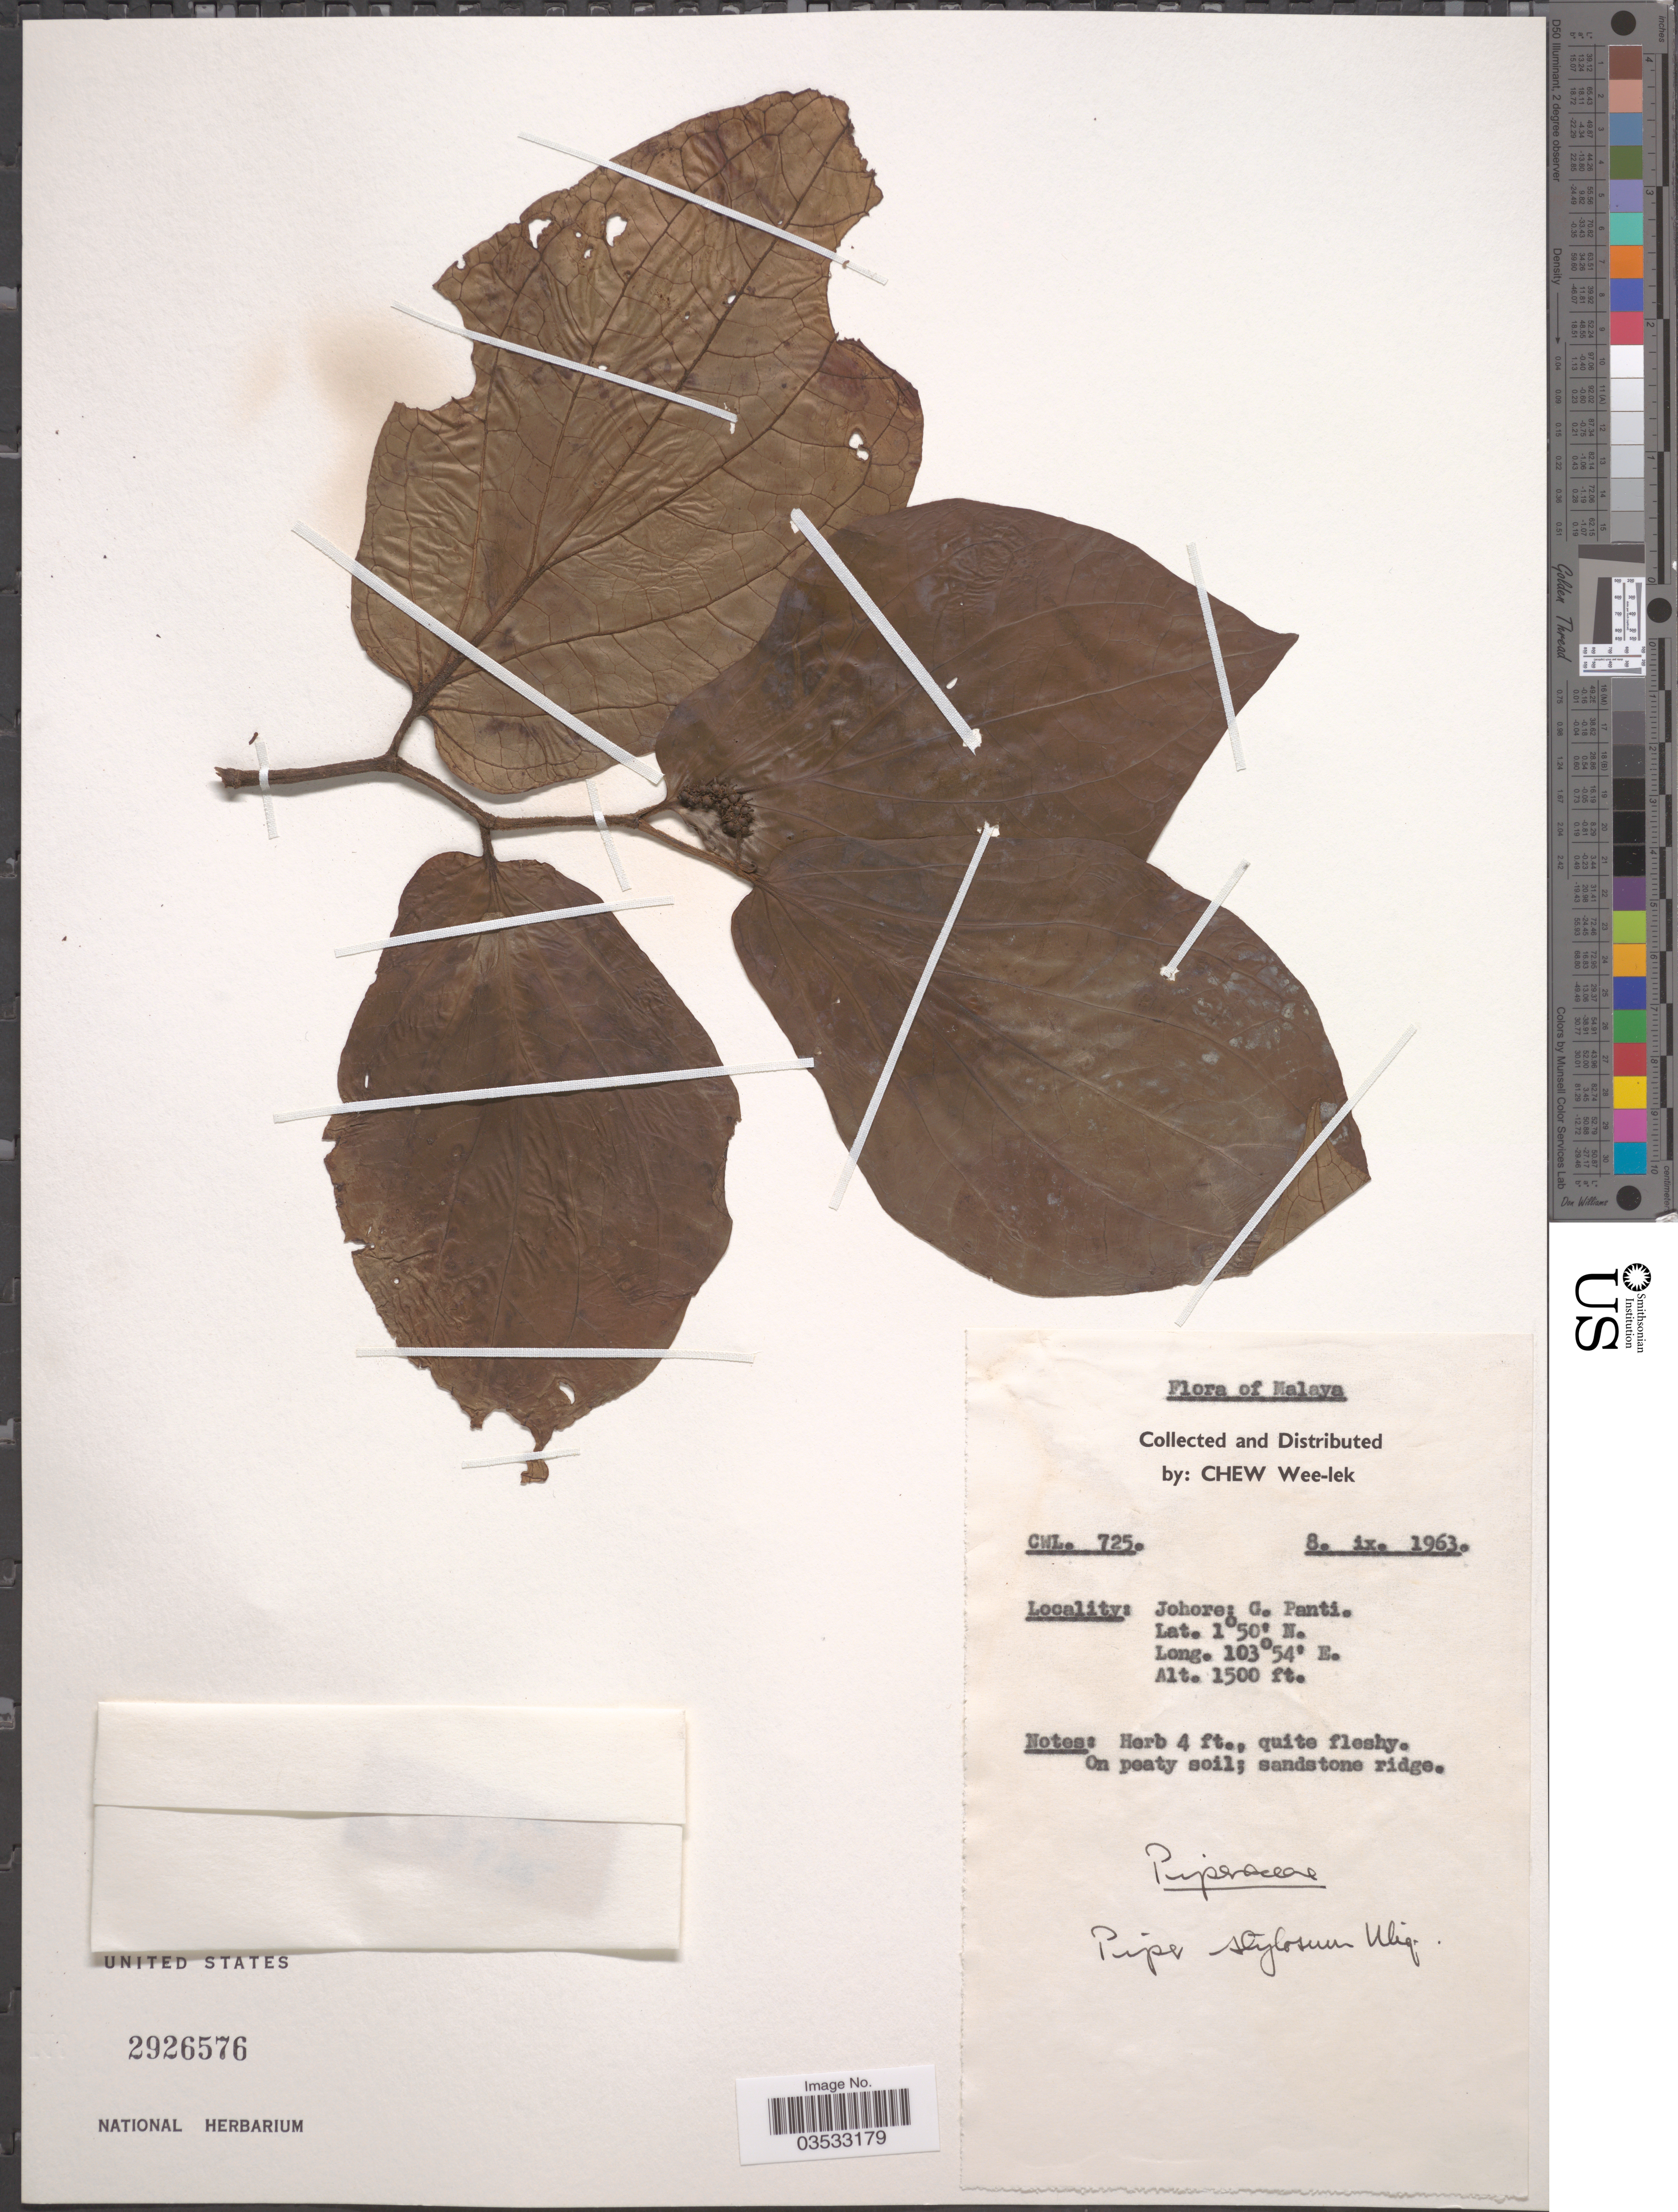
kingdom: Plantae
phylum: Tracheophyta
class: Magnoliopsida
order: Piperales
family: Piperaceae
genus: Piper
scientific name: Piper stylosum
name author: Miq.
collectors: W. Chew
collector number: CWL725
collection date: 1963-09-08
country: Malaysia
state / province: Johor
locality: Malaya. Johore: G. Panti.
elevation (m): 457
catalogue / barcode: US 2926576